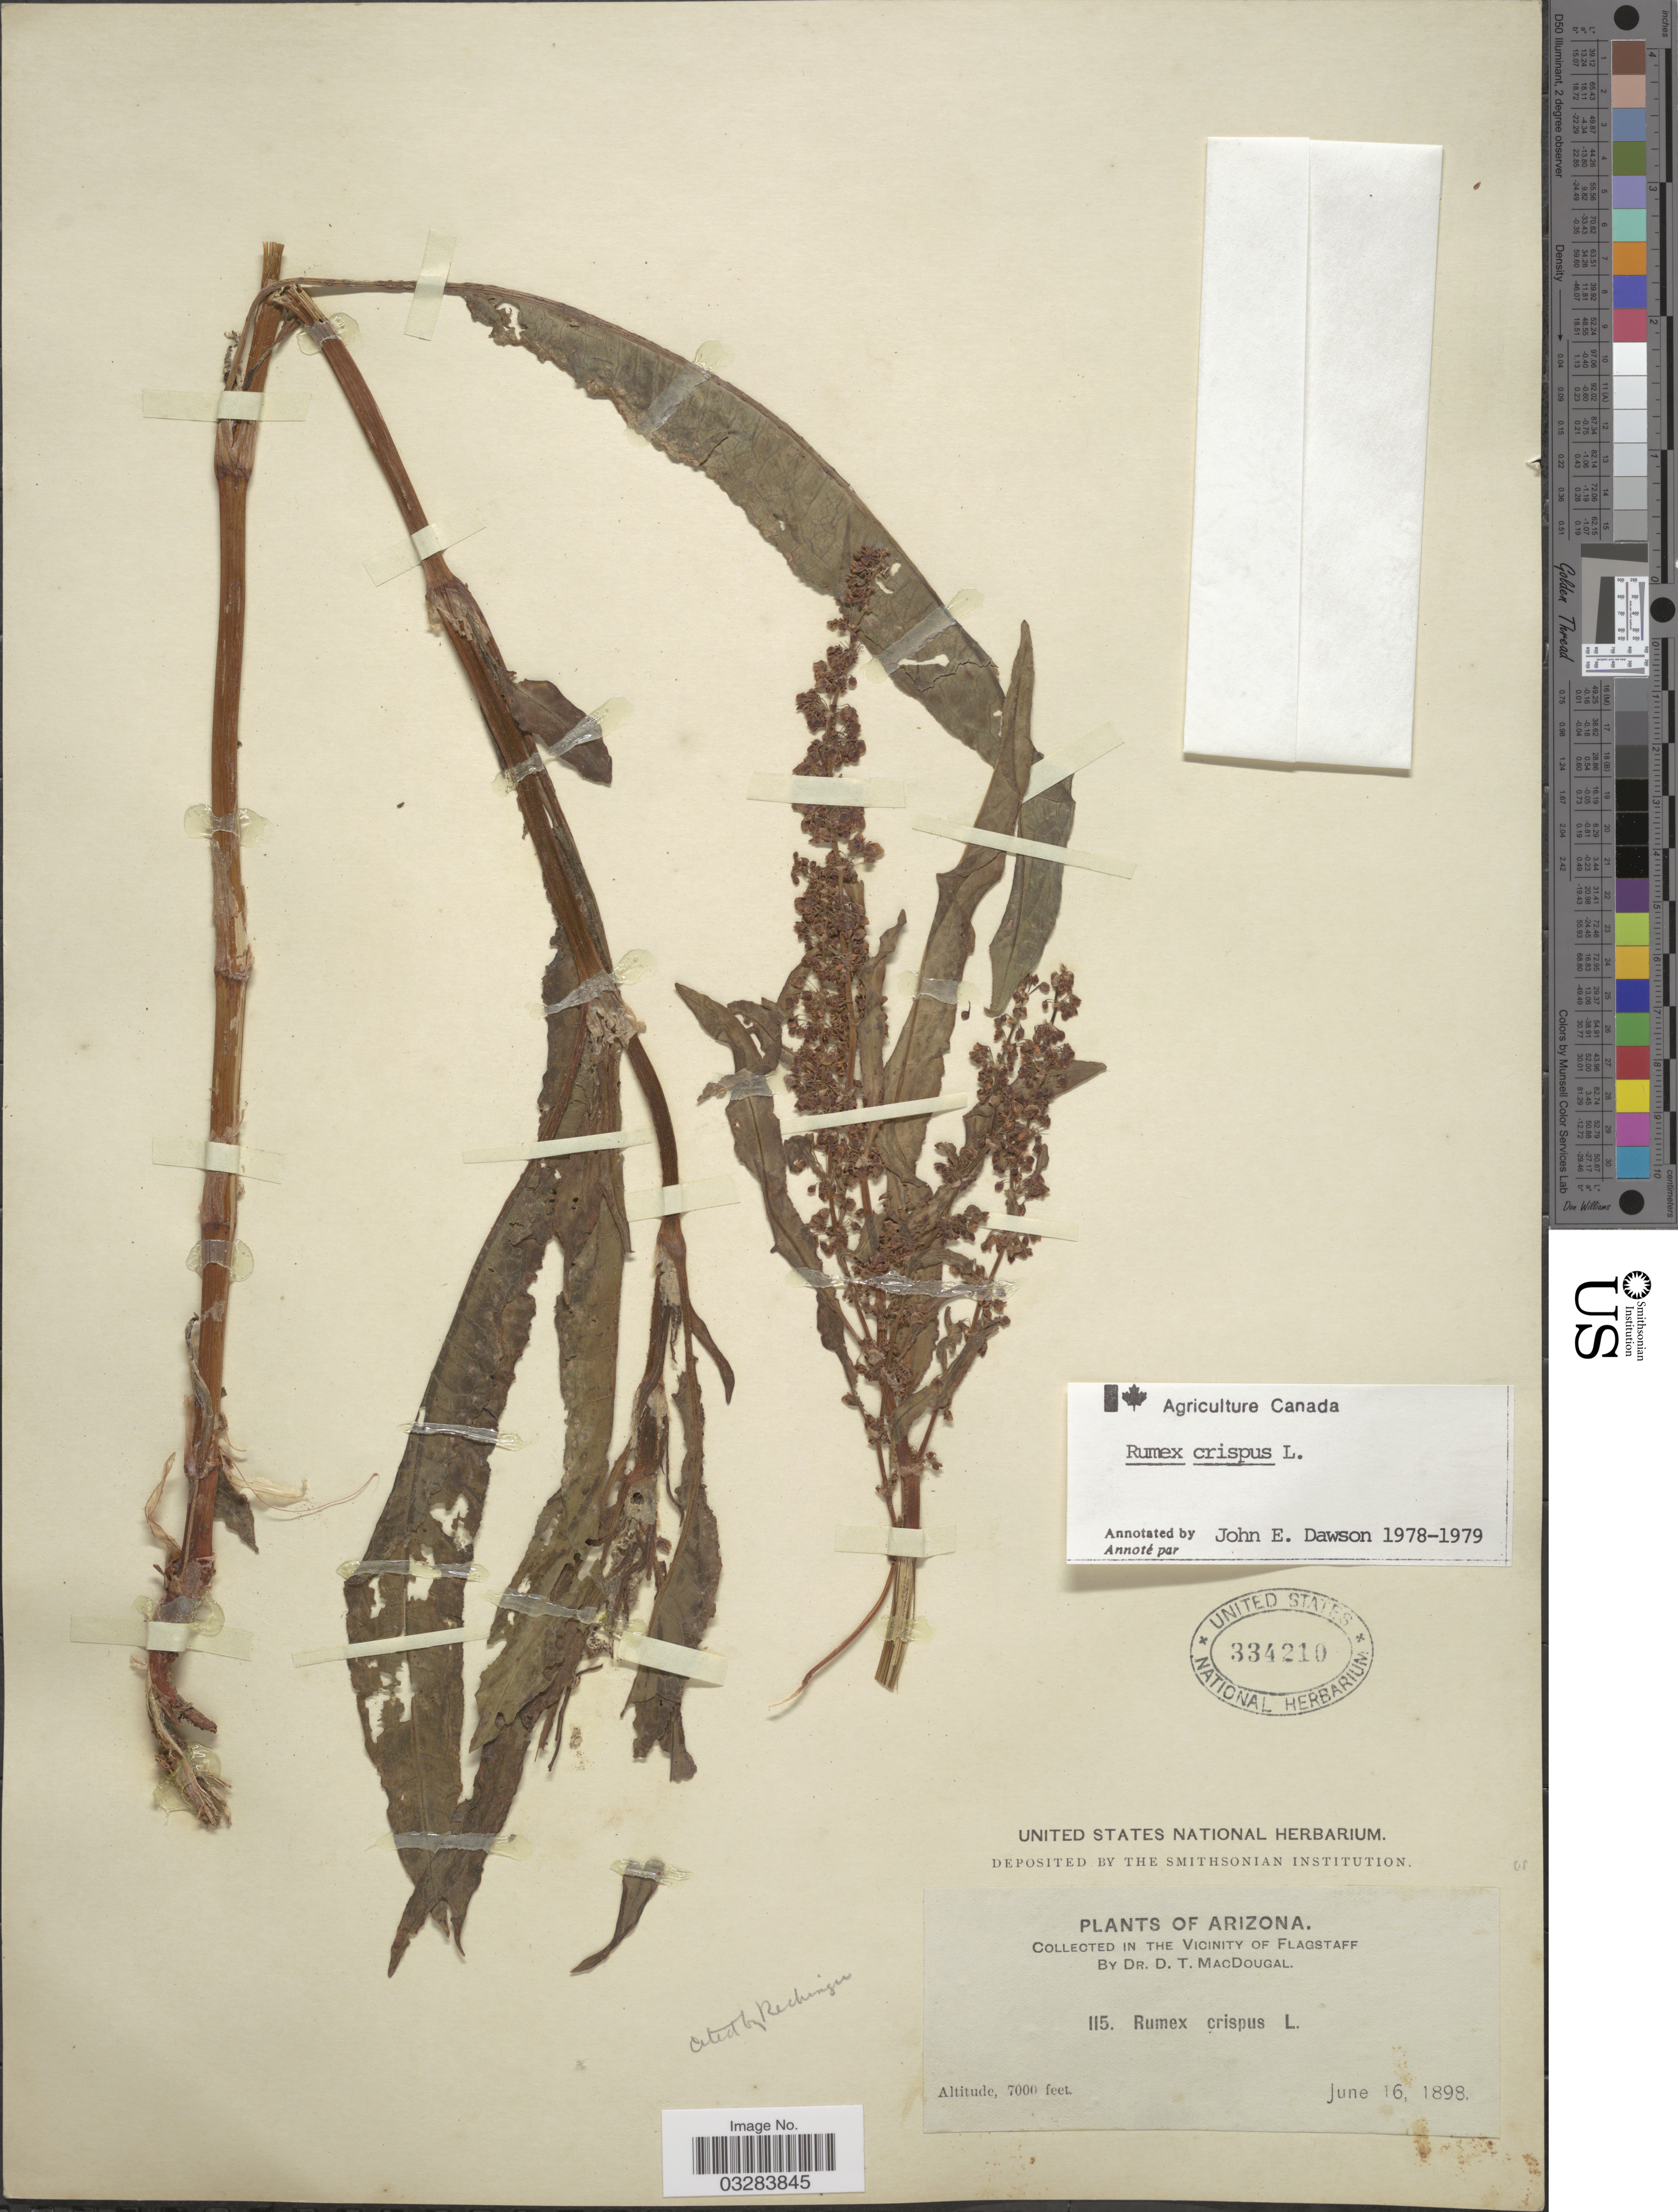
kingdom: Plantae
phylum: Tracheophyta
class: Magnoliopsida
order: Caryophyllales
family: Polygonaceae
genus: Rumex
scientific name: Rumex crispus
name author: L.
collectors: D. T. MacDougal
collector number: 115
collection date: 1898-06-16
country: United States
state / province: Arizona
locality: In the vicinity of Flagstaff.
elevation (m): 2134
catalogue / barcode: US 334210